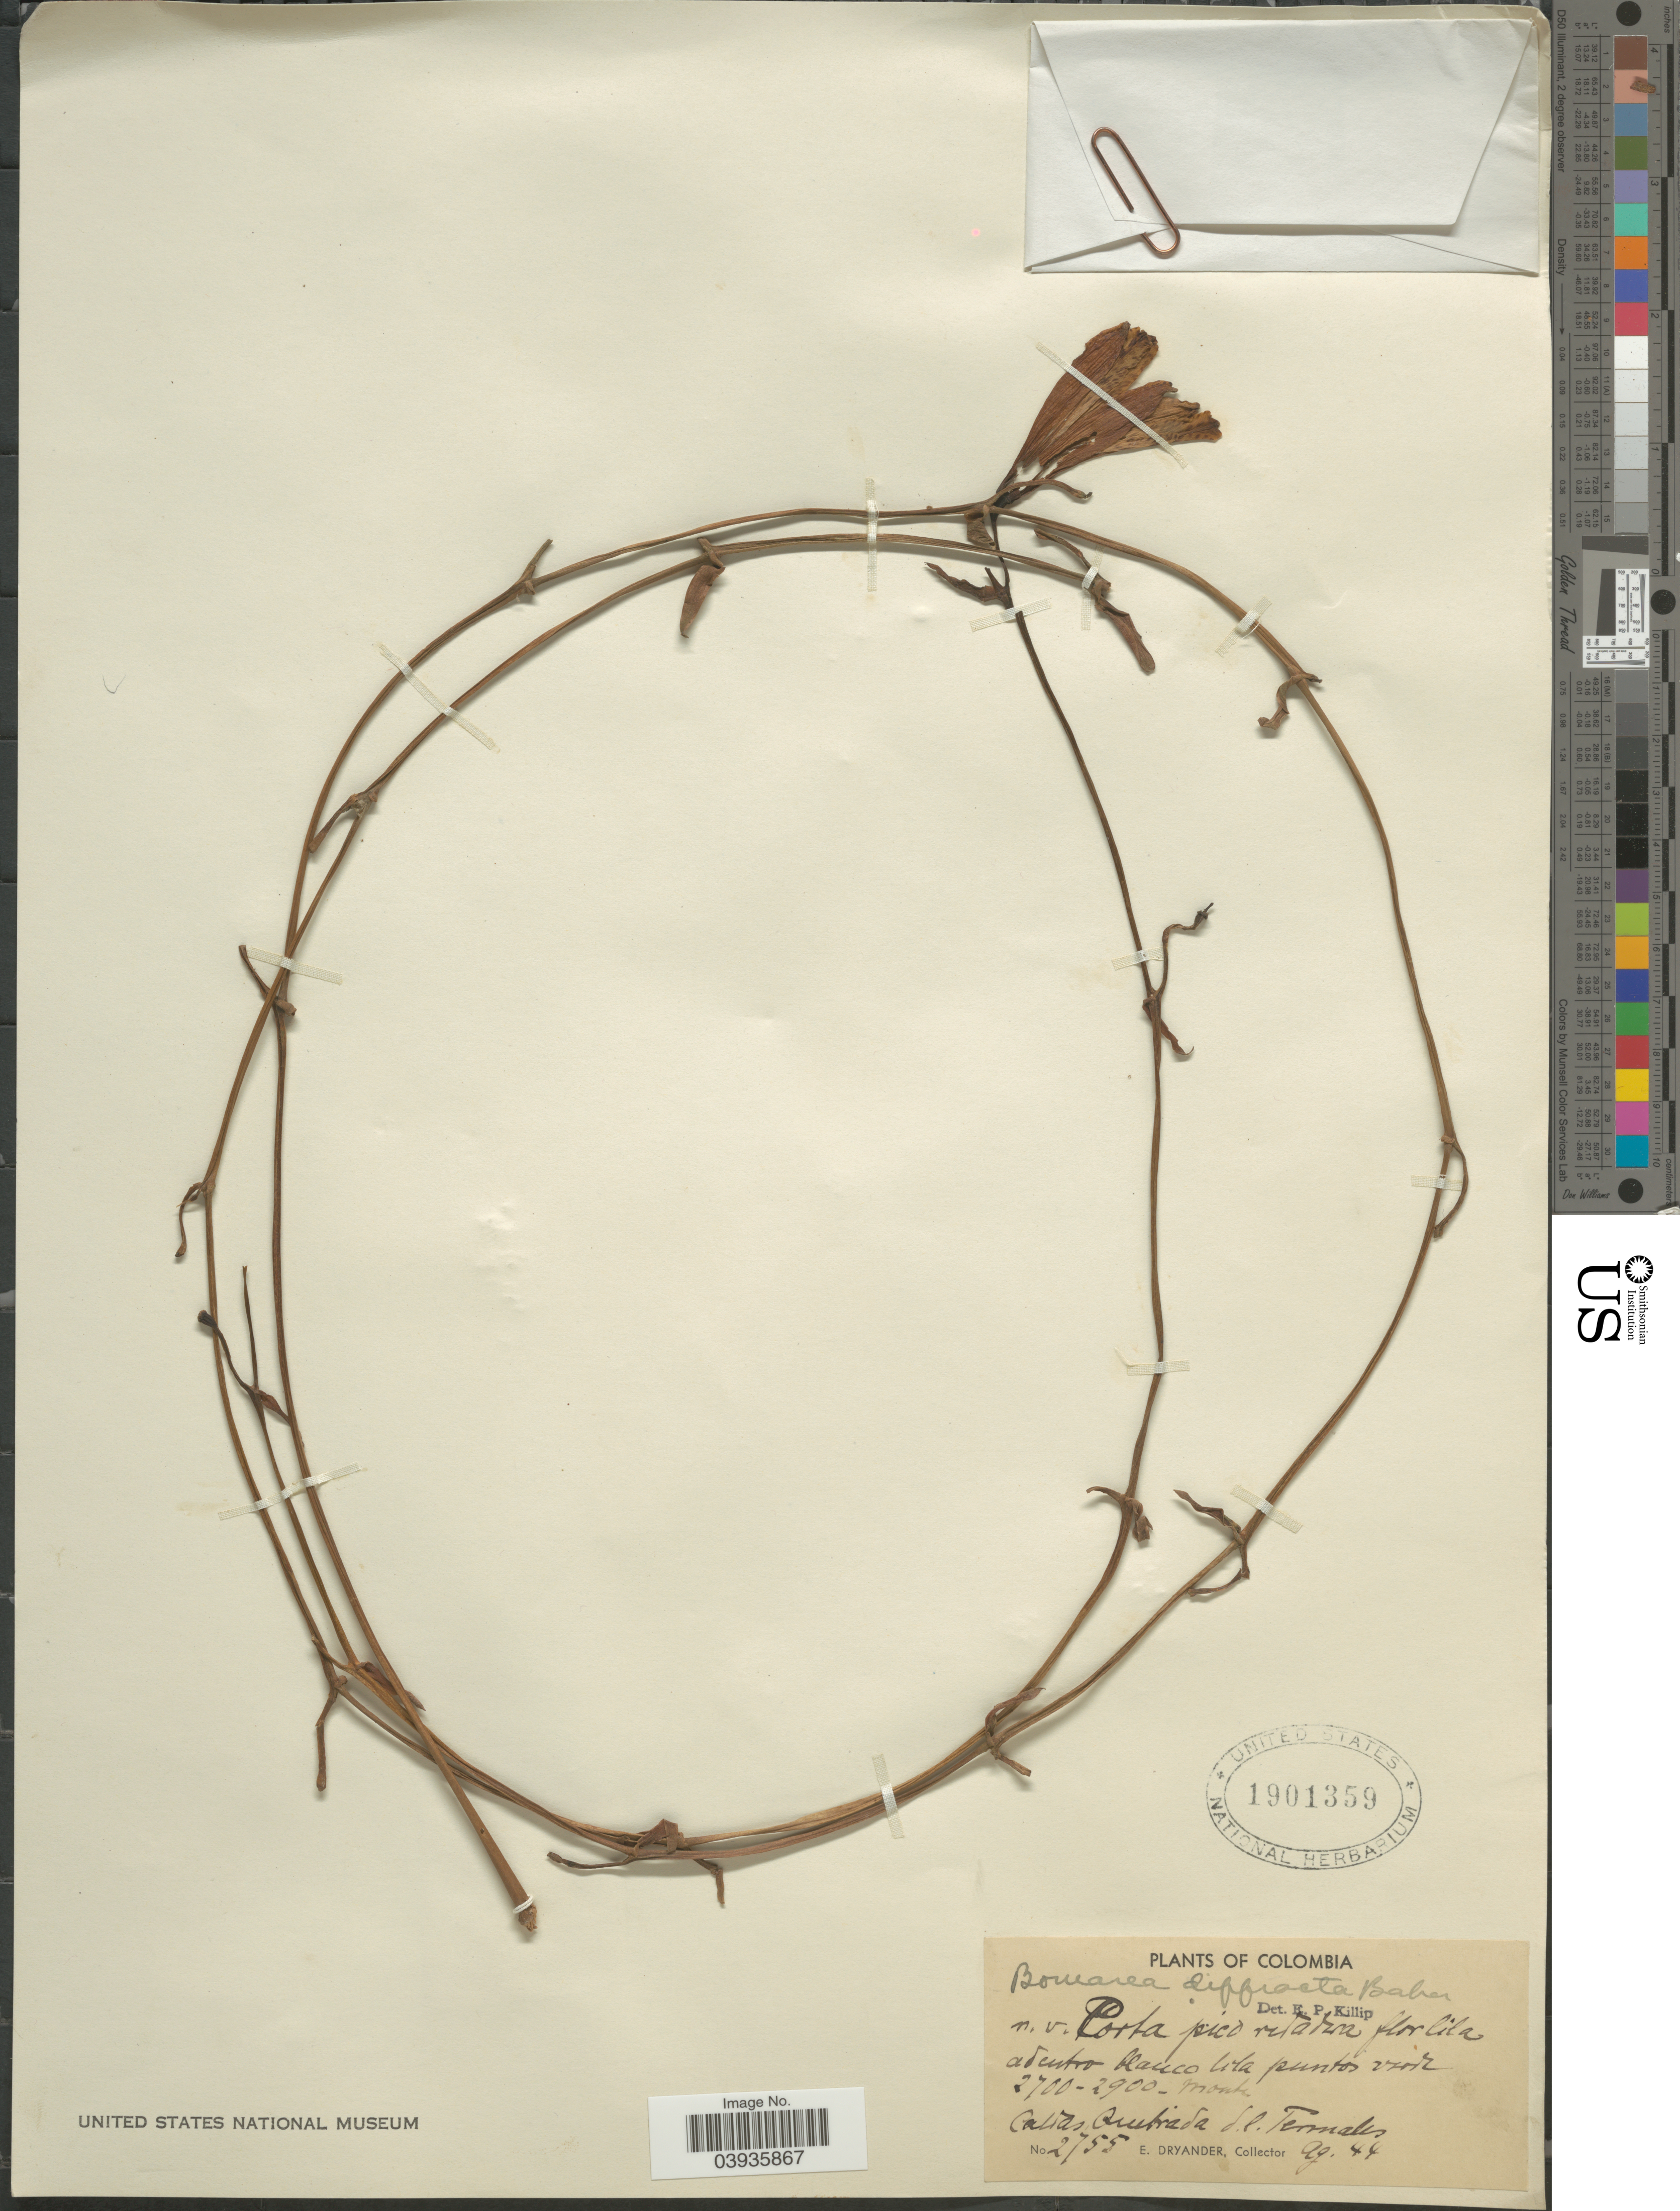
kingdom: Plantae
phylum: Tracheophyta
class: Liliopsida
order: Liliales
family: Alstroemeriaceae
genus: Bomarea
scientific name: Bomarea diffracta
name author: Baker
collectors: E. Dryander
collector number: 2755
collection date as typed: Transcribed d/m/y: /8/44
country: Colombia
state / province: Caldas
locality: Monte, Caldas. Quebrada d.l. Termales.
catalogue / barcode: US 1901359